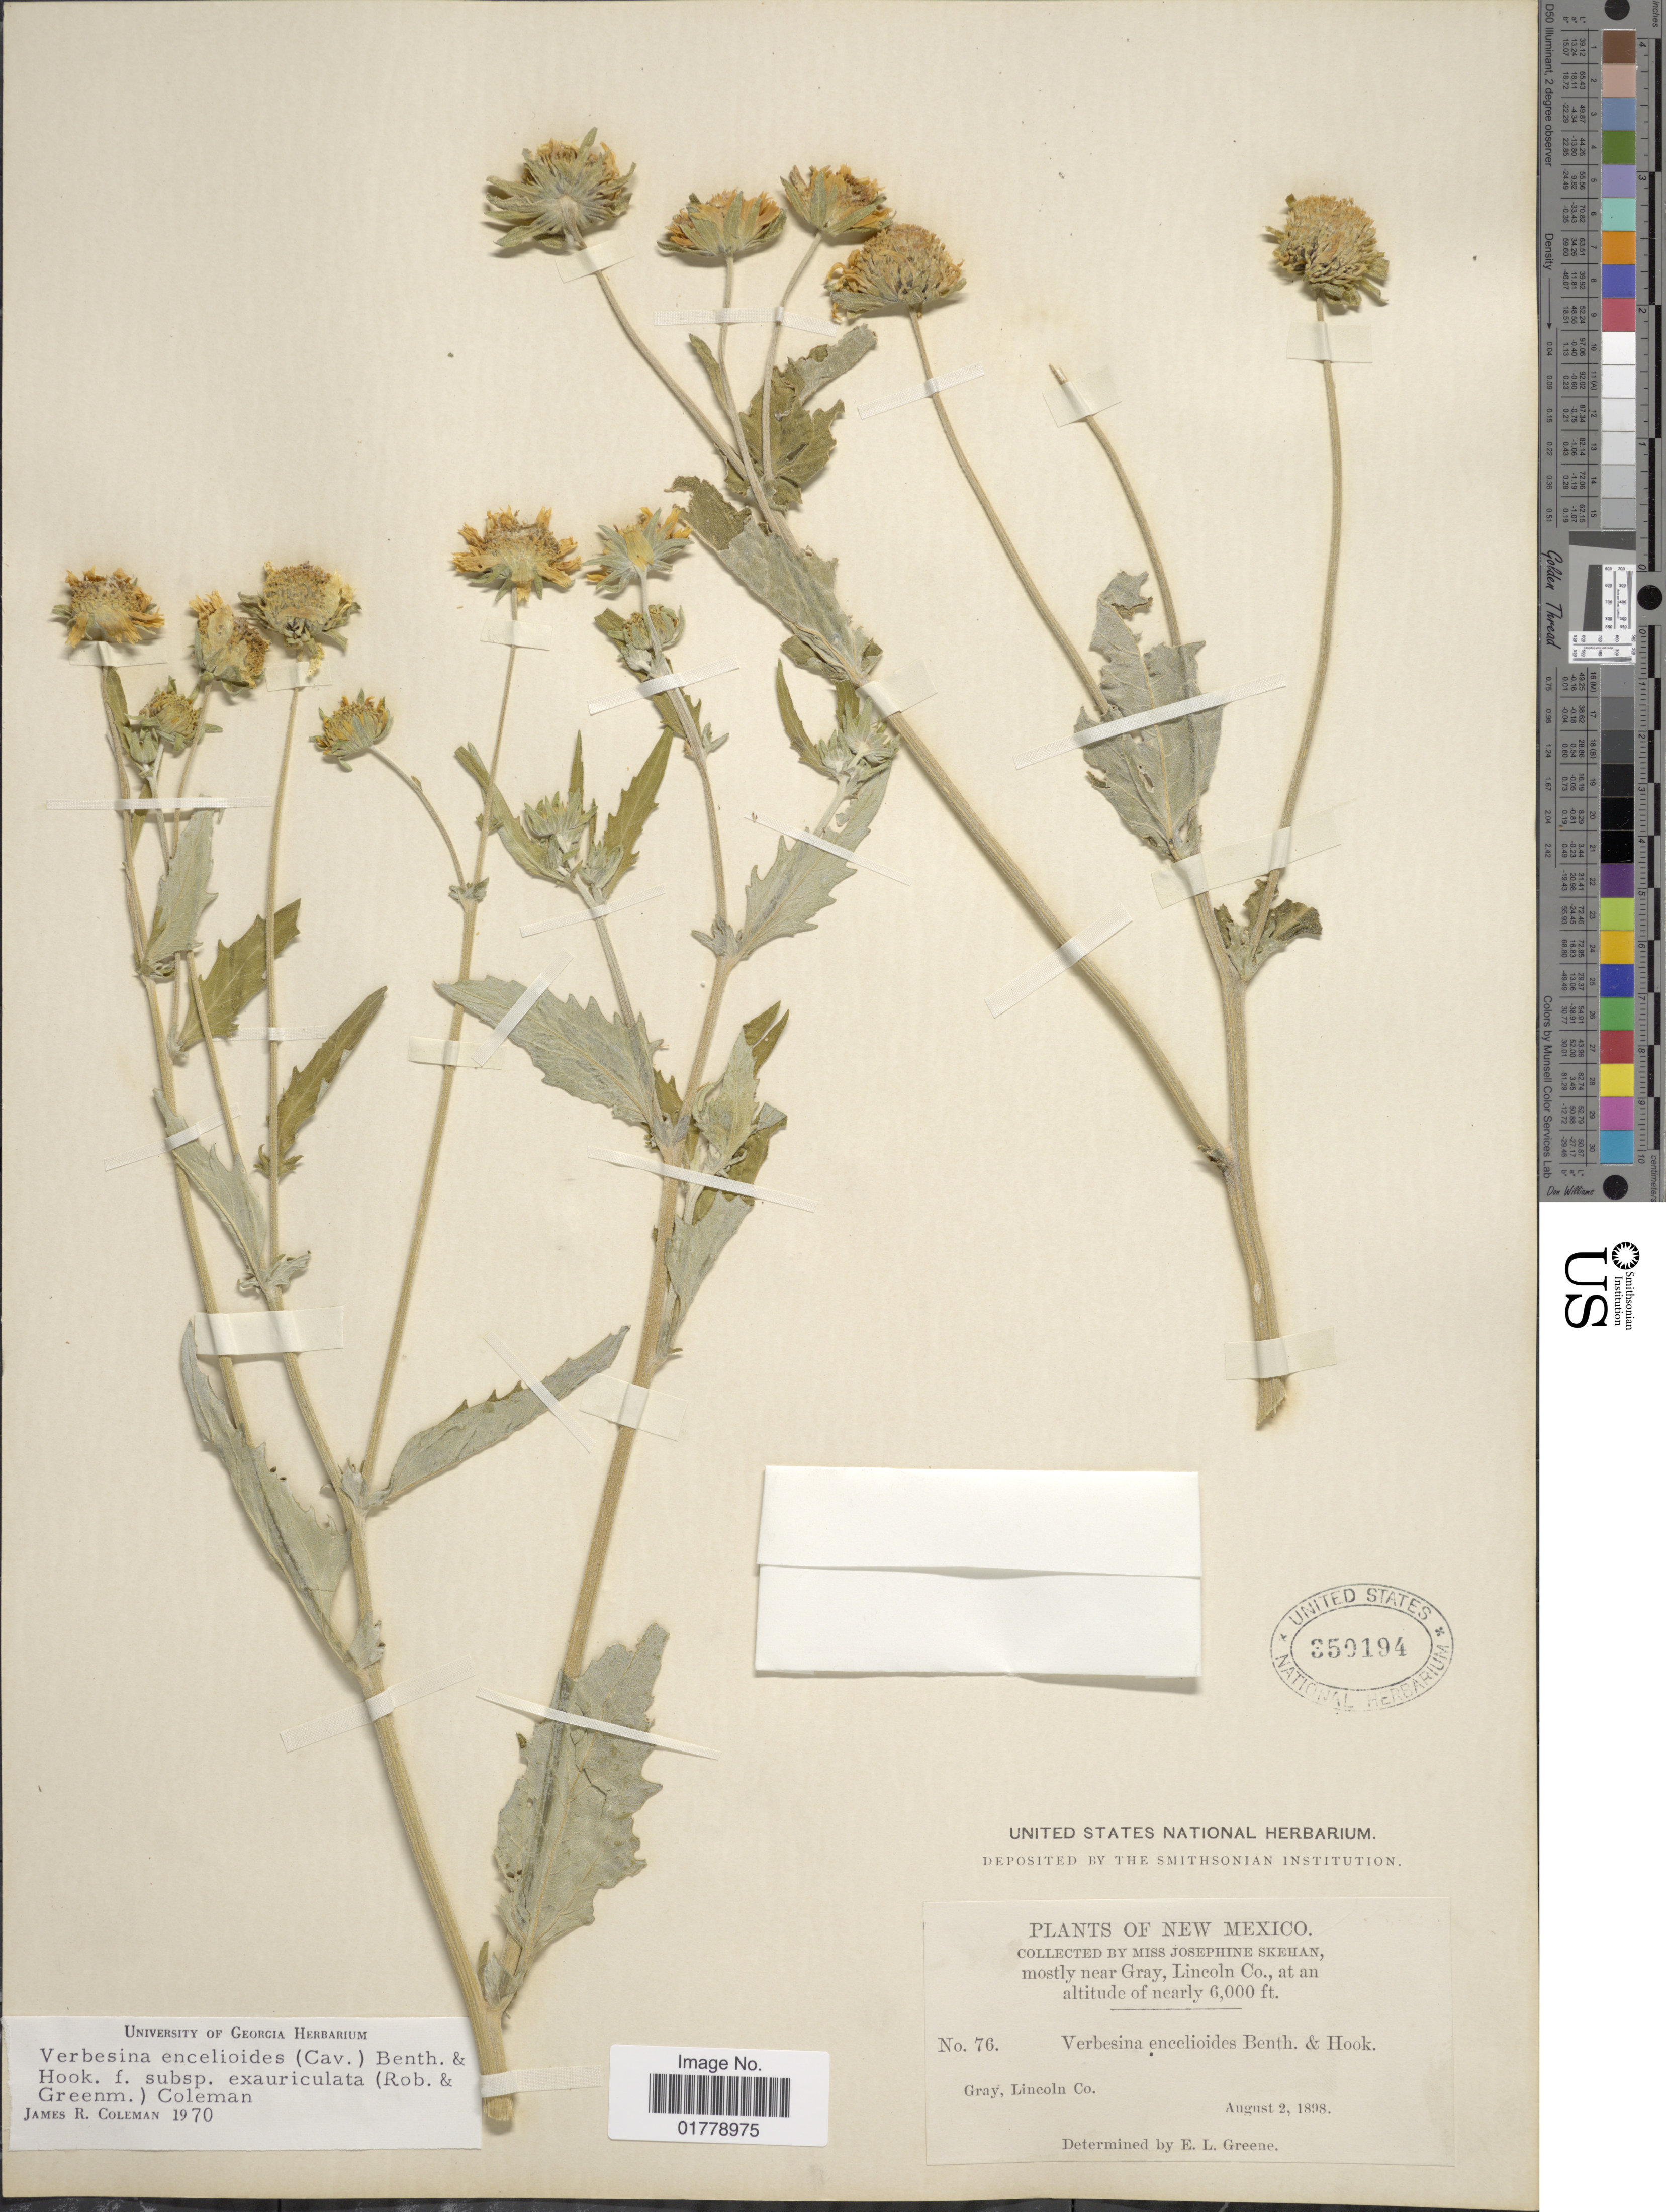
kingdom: Plantae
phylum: Tracheophyta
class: Magnoliopsida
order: Asterales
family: Asteraceae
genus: Verbesina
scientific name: Verbesina encelioides var. cana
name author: (B.L. Rob.) Greenm.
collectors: J. Skehan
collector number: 76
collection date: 1898-08-02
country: United States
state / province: New Mexico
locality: Mostly near Gray, Lincoln Co.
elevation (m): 1829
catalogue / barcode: US 350194